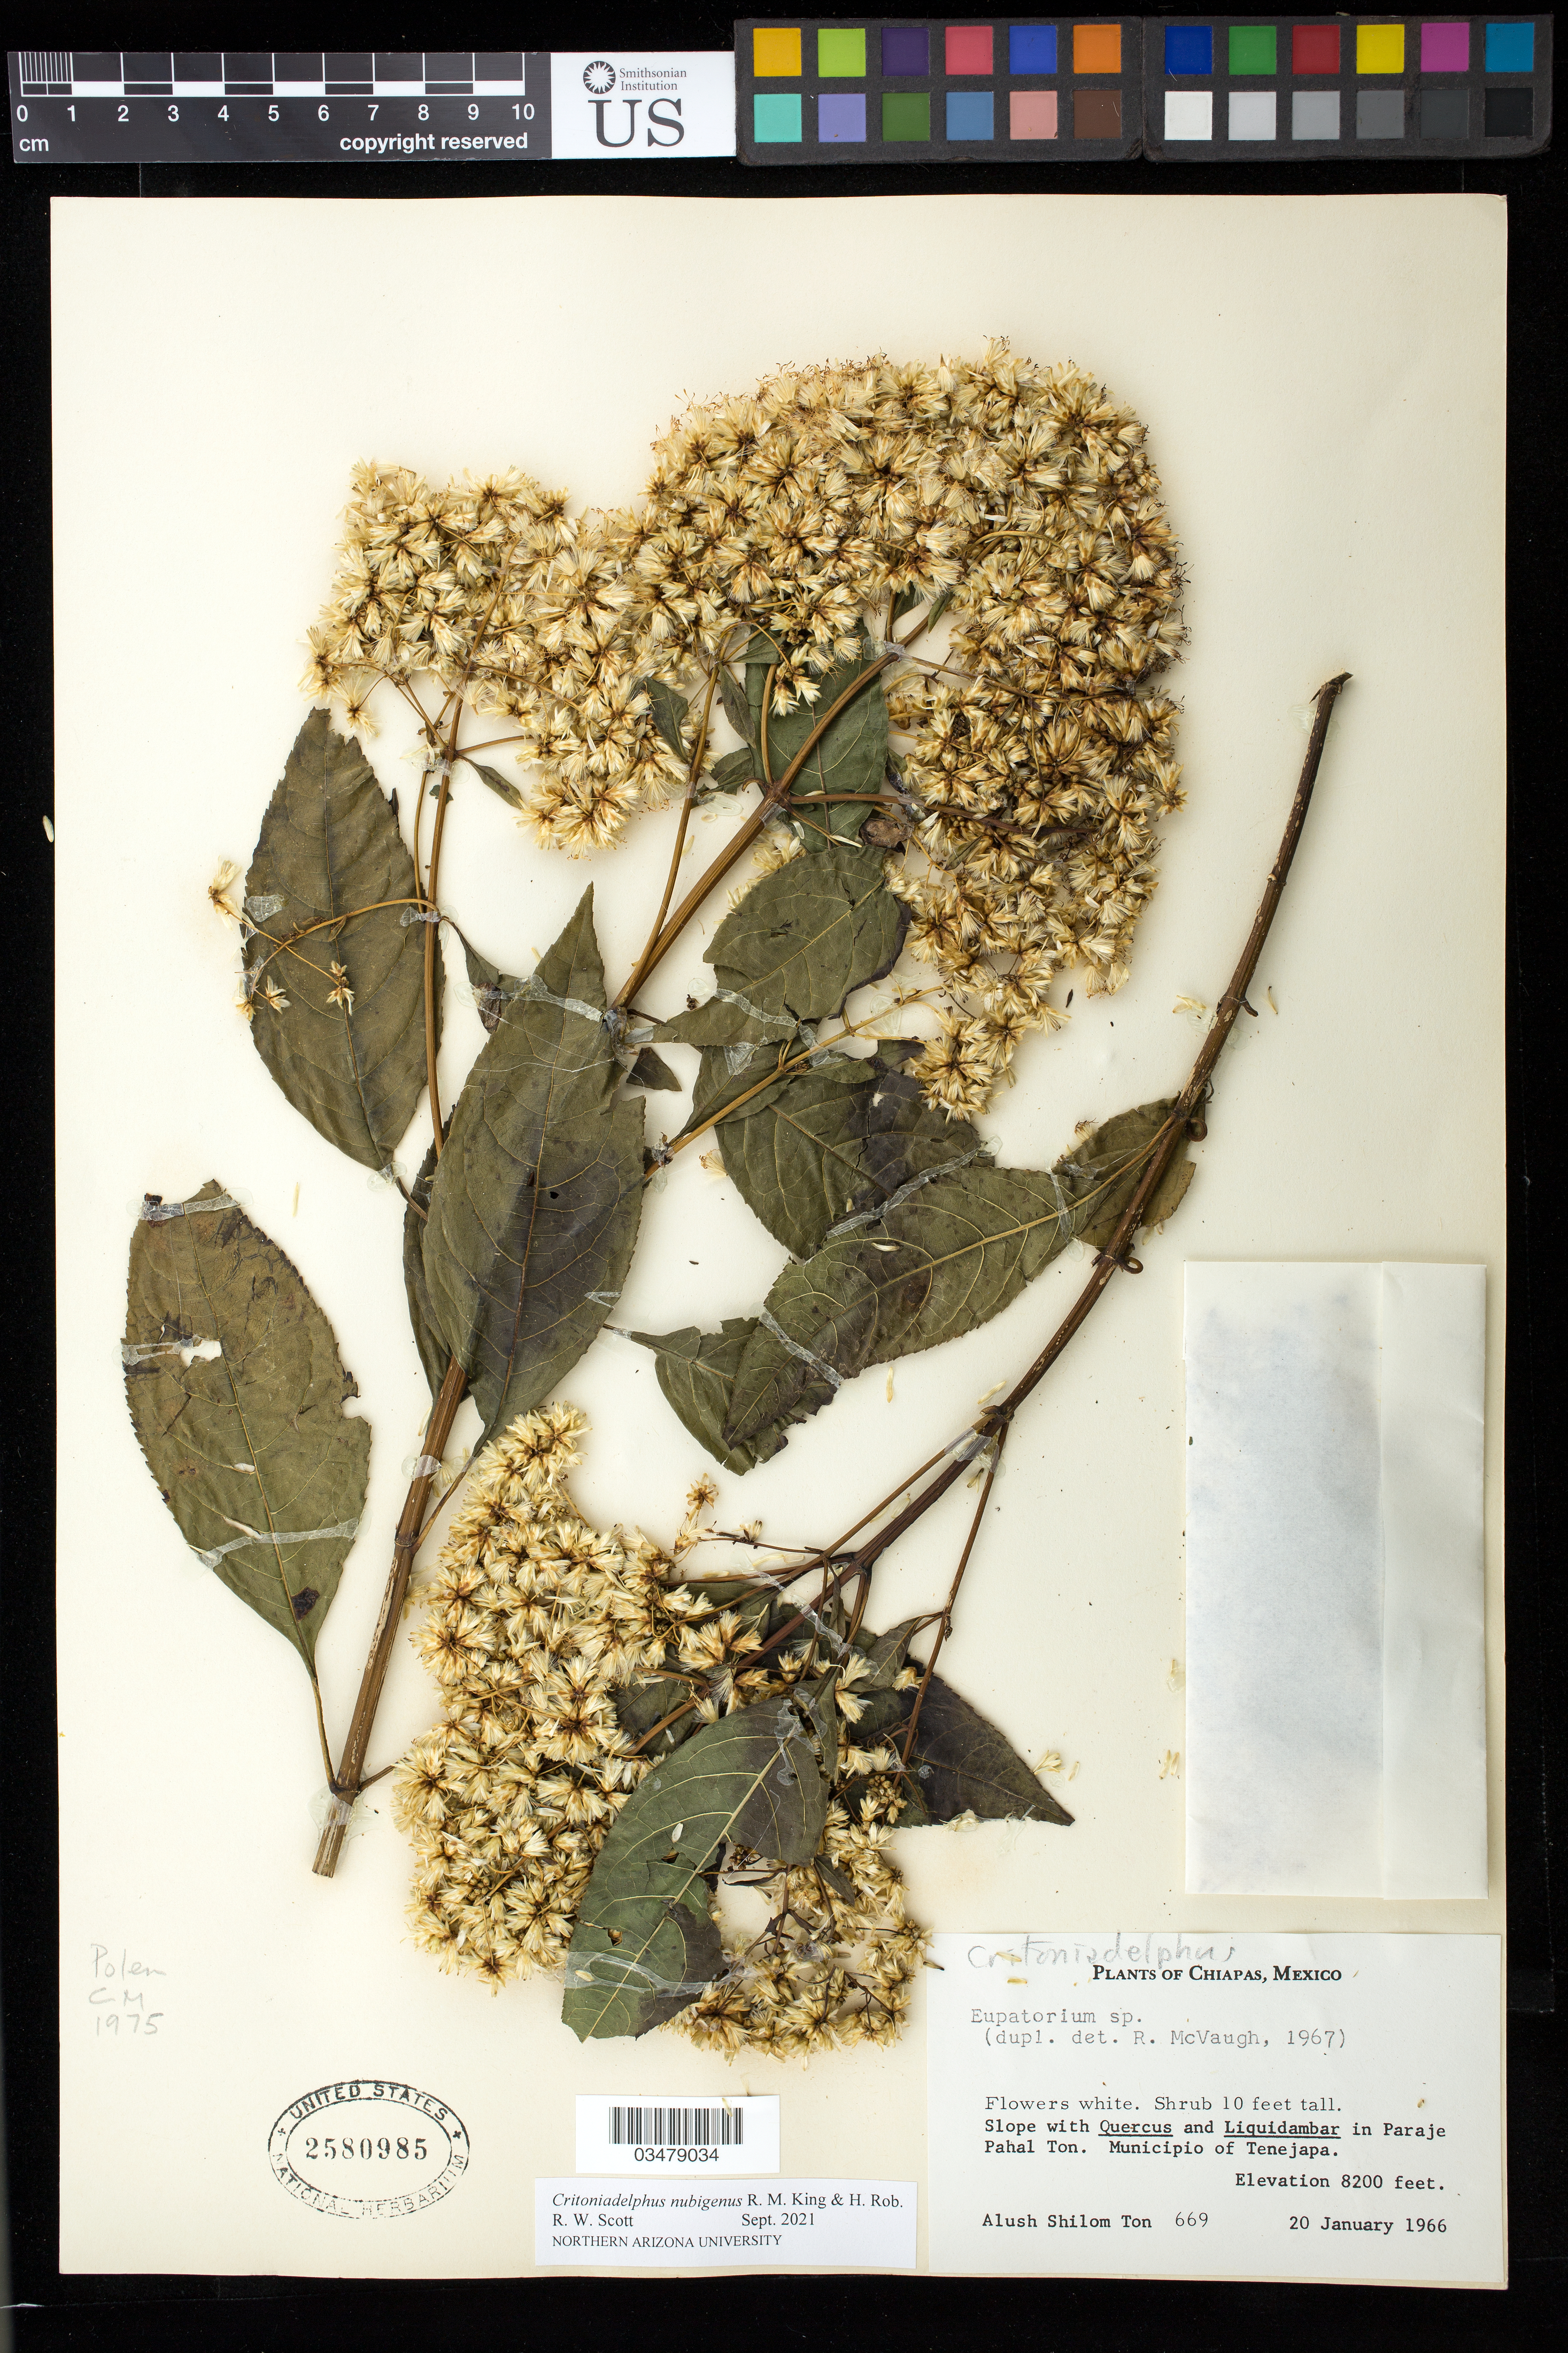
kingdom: Plantae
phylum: Tracheophyta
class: Magnoliopsida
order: Asterales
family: Asteraceae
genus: Critoniadelphus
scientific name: Critoniadelphus nubigenus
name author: (Benth.) R.M. King & H. Rob.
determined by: Scott, R. W.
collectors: A. S. Ton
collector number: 669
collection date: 1966-01-20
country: Mexico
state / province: Chiapas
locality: Slope with Quercus and Liquidambar in Paraje Pahal Ton. Municipio of Tenejapa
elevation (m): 2499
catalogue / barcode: US 2580985